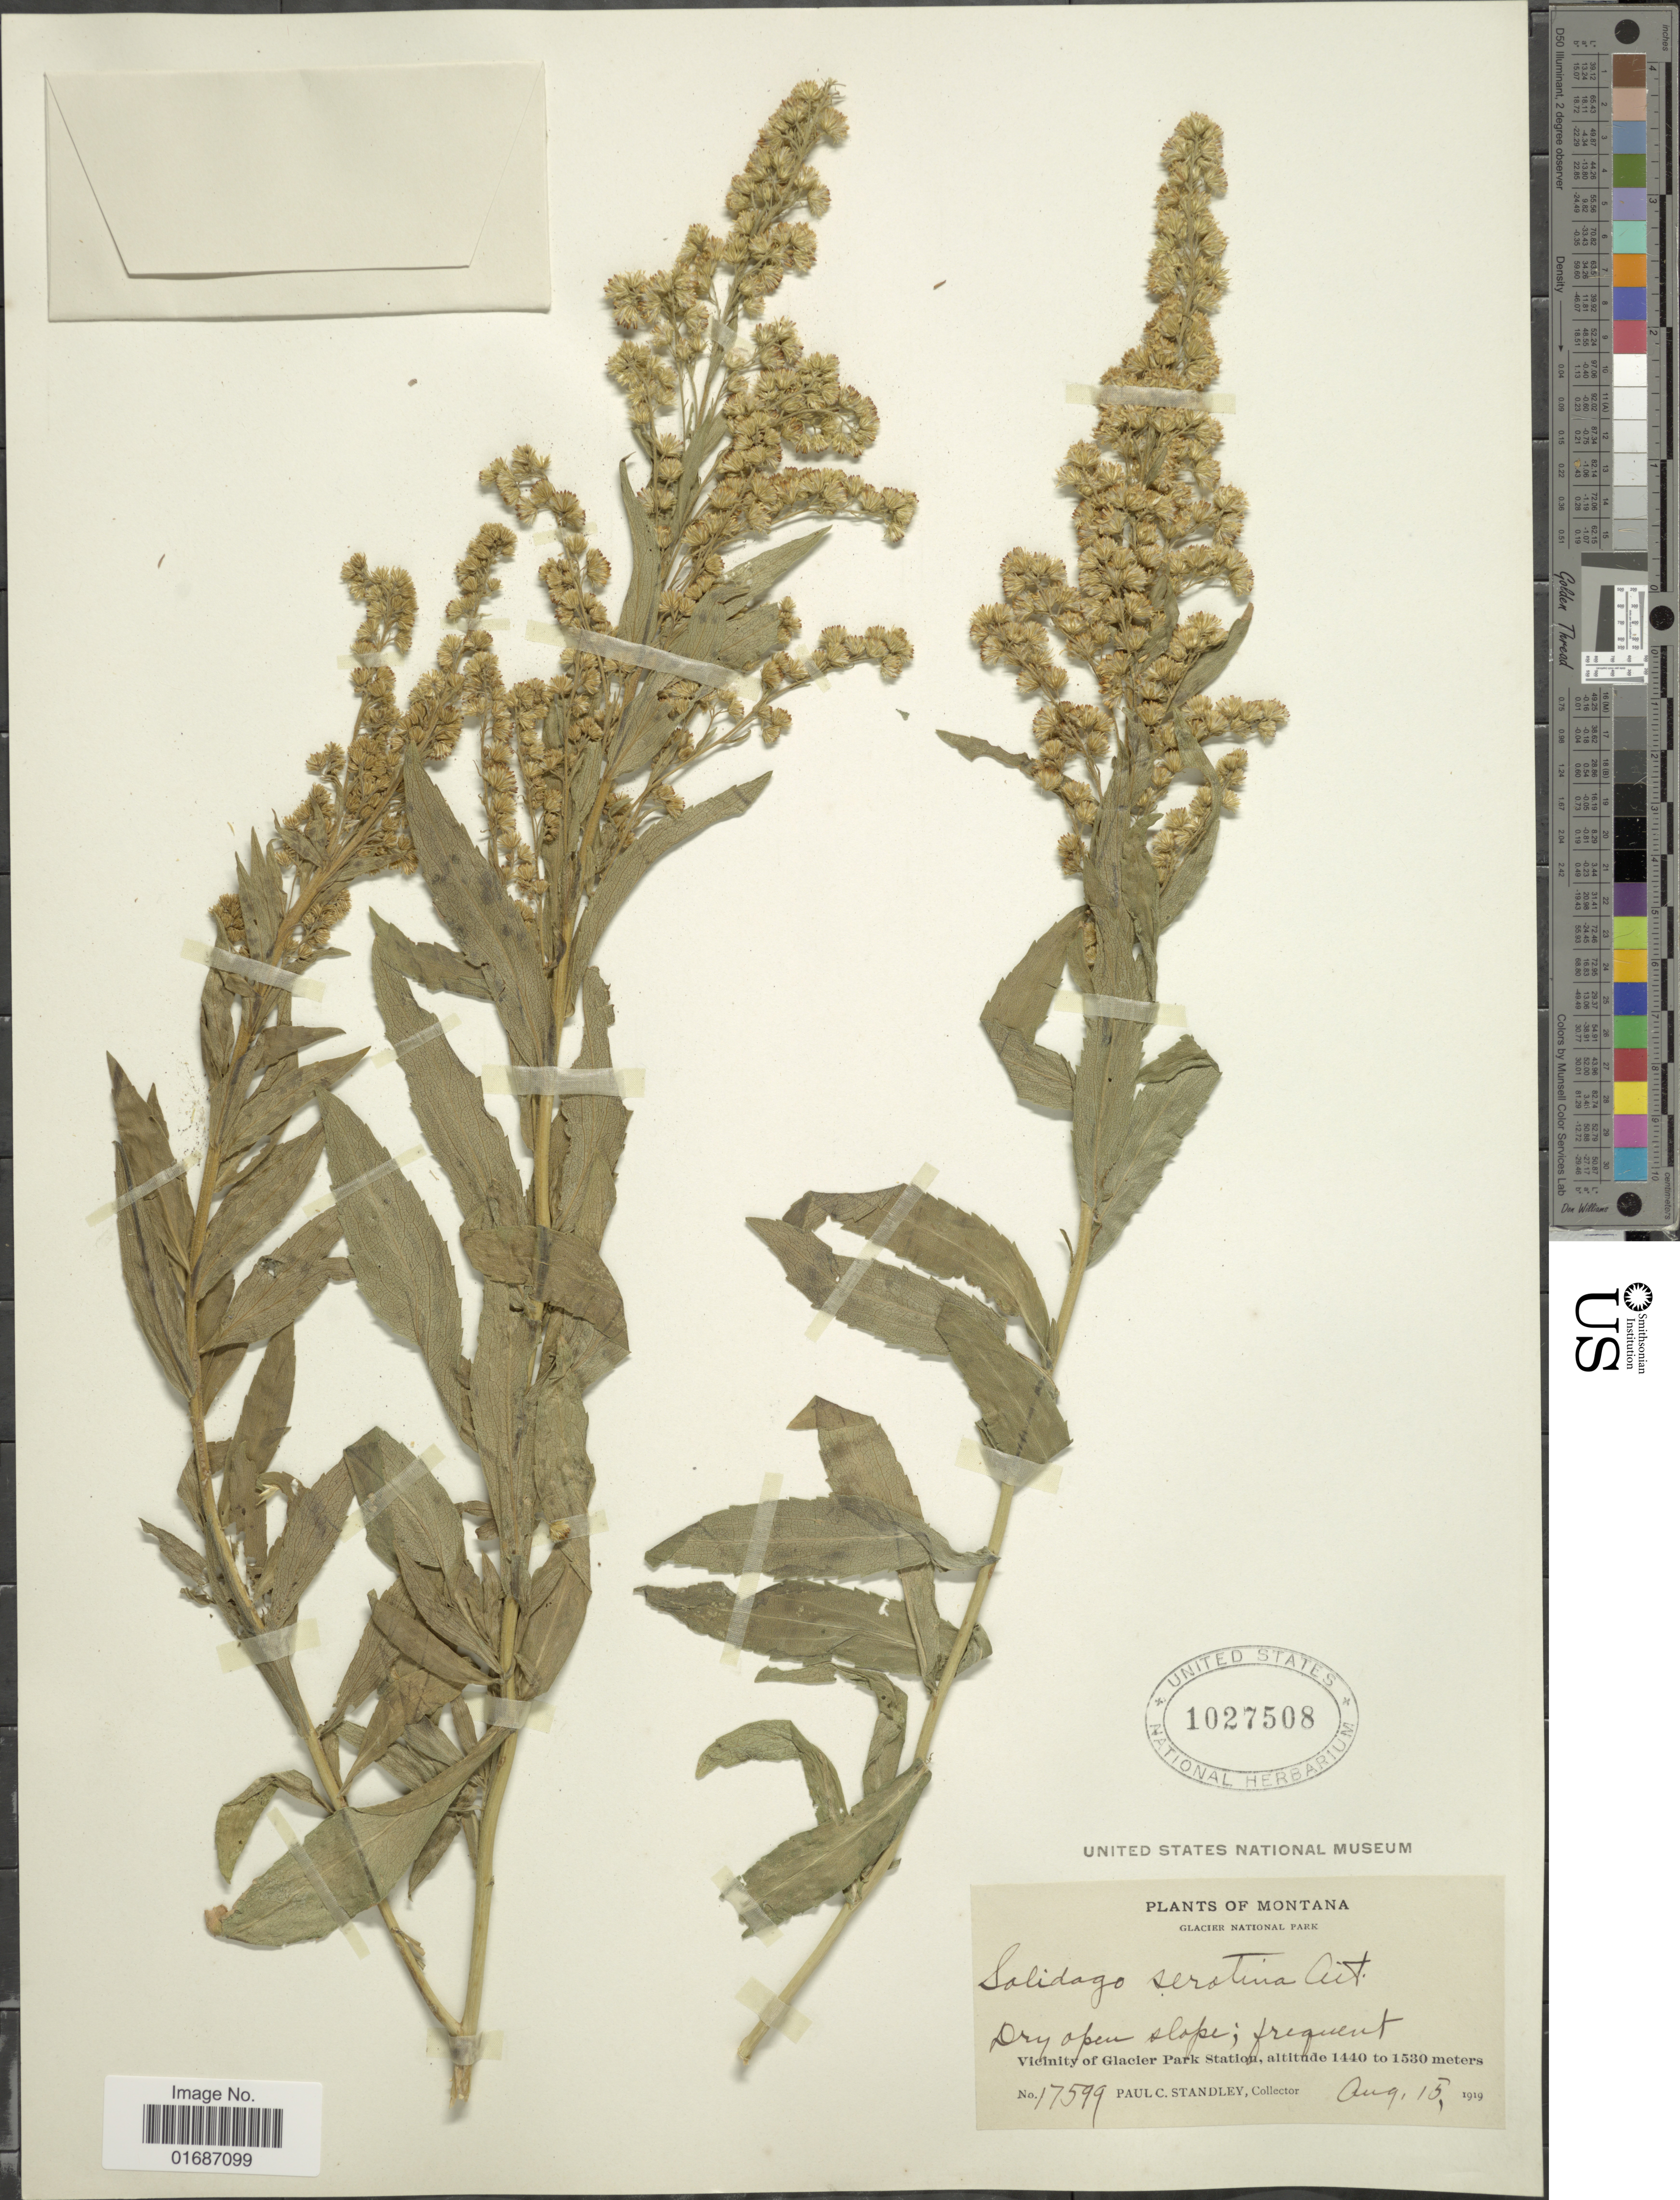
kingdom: Plantae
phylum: Tracheophyta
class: Magnoliopsida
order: Asterales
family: Asteraceae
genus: Solidago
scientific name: Solidago gigantea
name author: Aiton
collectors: P. C. Standley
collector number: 17599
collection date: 1919-08-15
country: United States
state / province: Montana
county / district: Glacier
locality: Glacier National Park, Vicinity of Glacier Park Station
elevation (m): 1440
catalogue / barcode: US 1027508